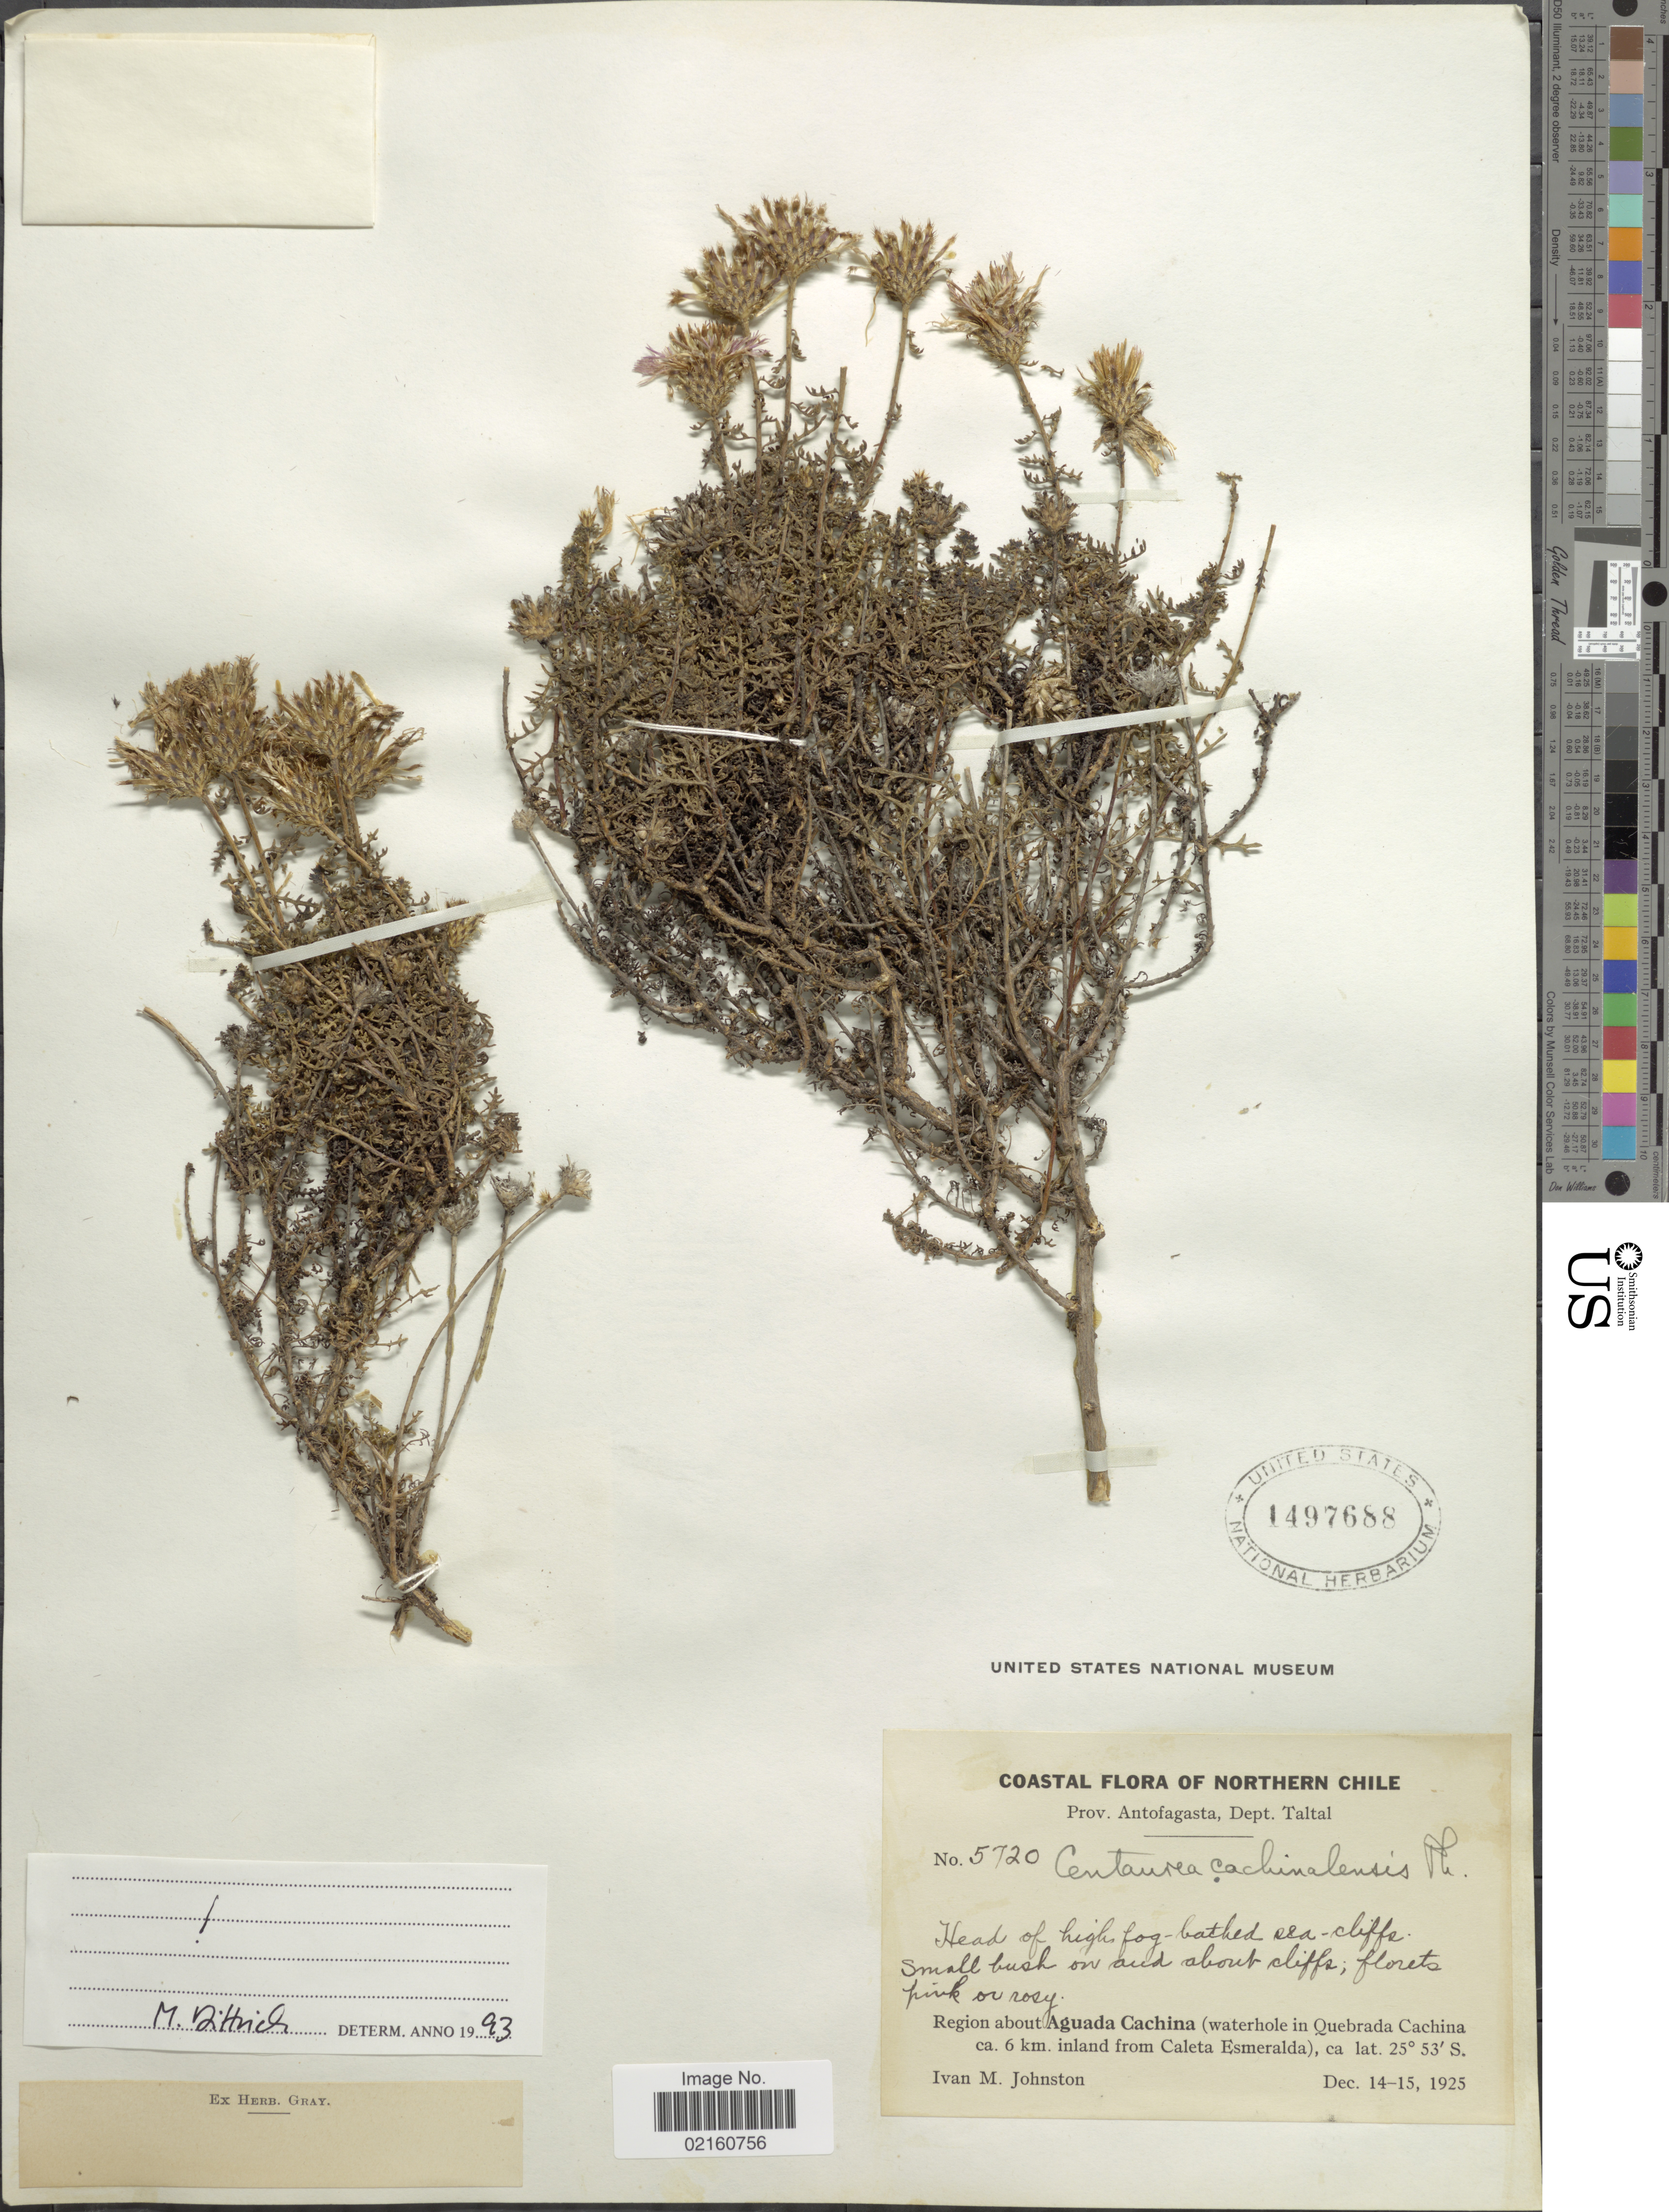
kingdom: Plantae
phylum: Tracheophyta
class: Magnoliopsida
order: Asterales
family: Asteraceae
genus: Centaurea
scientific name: Centaurea cachinalensis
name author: Phil.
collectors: I.M. Johnston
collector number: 5720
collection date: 1925-12-14/1925-12-15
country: Chile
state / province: Antofagasta (II)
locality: Northern Chile, Dept. Taltal, region about Aguada Cachina (waterhole in Quebrada Cachina ca 6 km inland from Caleta Esmeralda)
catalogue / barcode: US 1497688